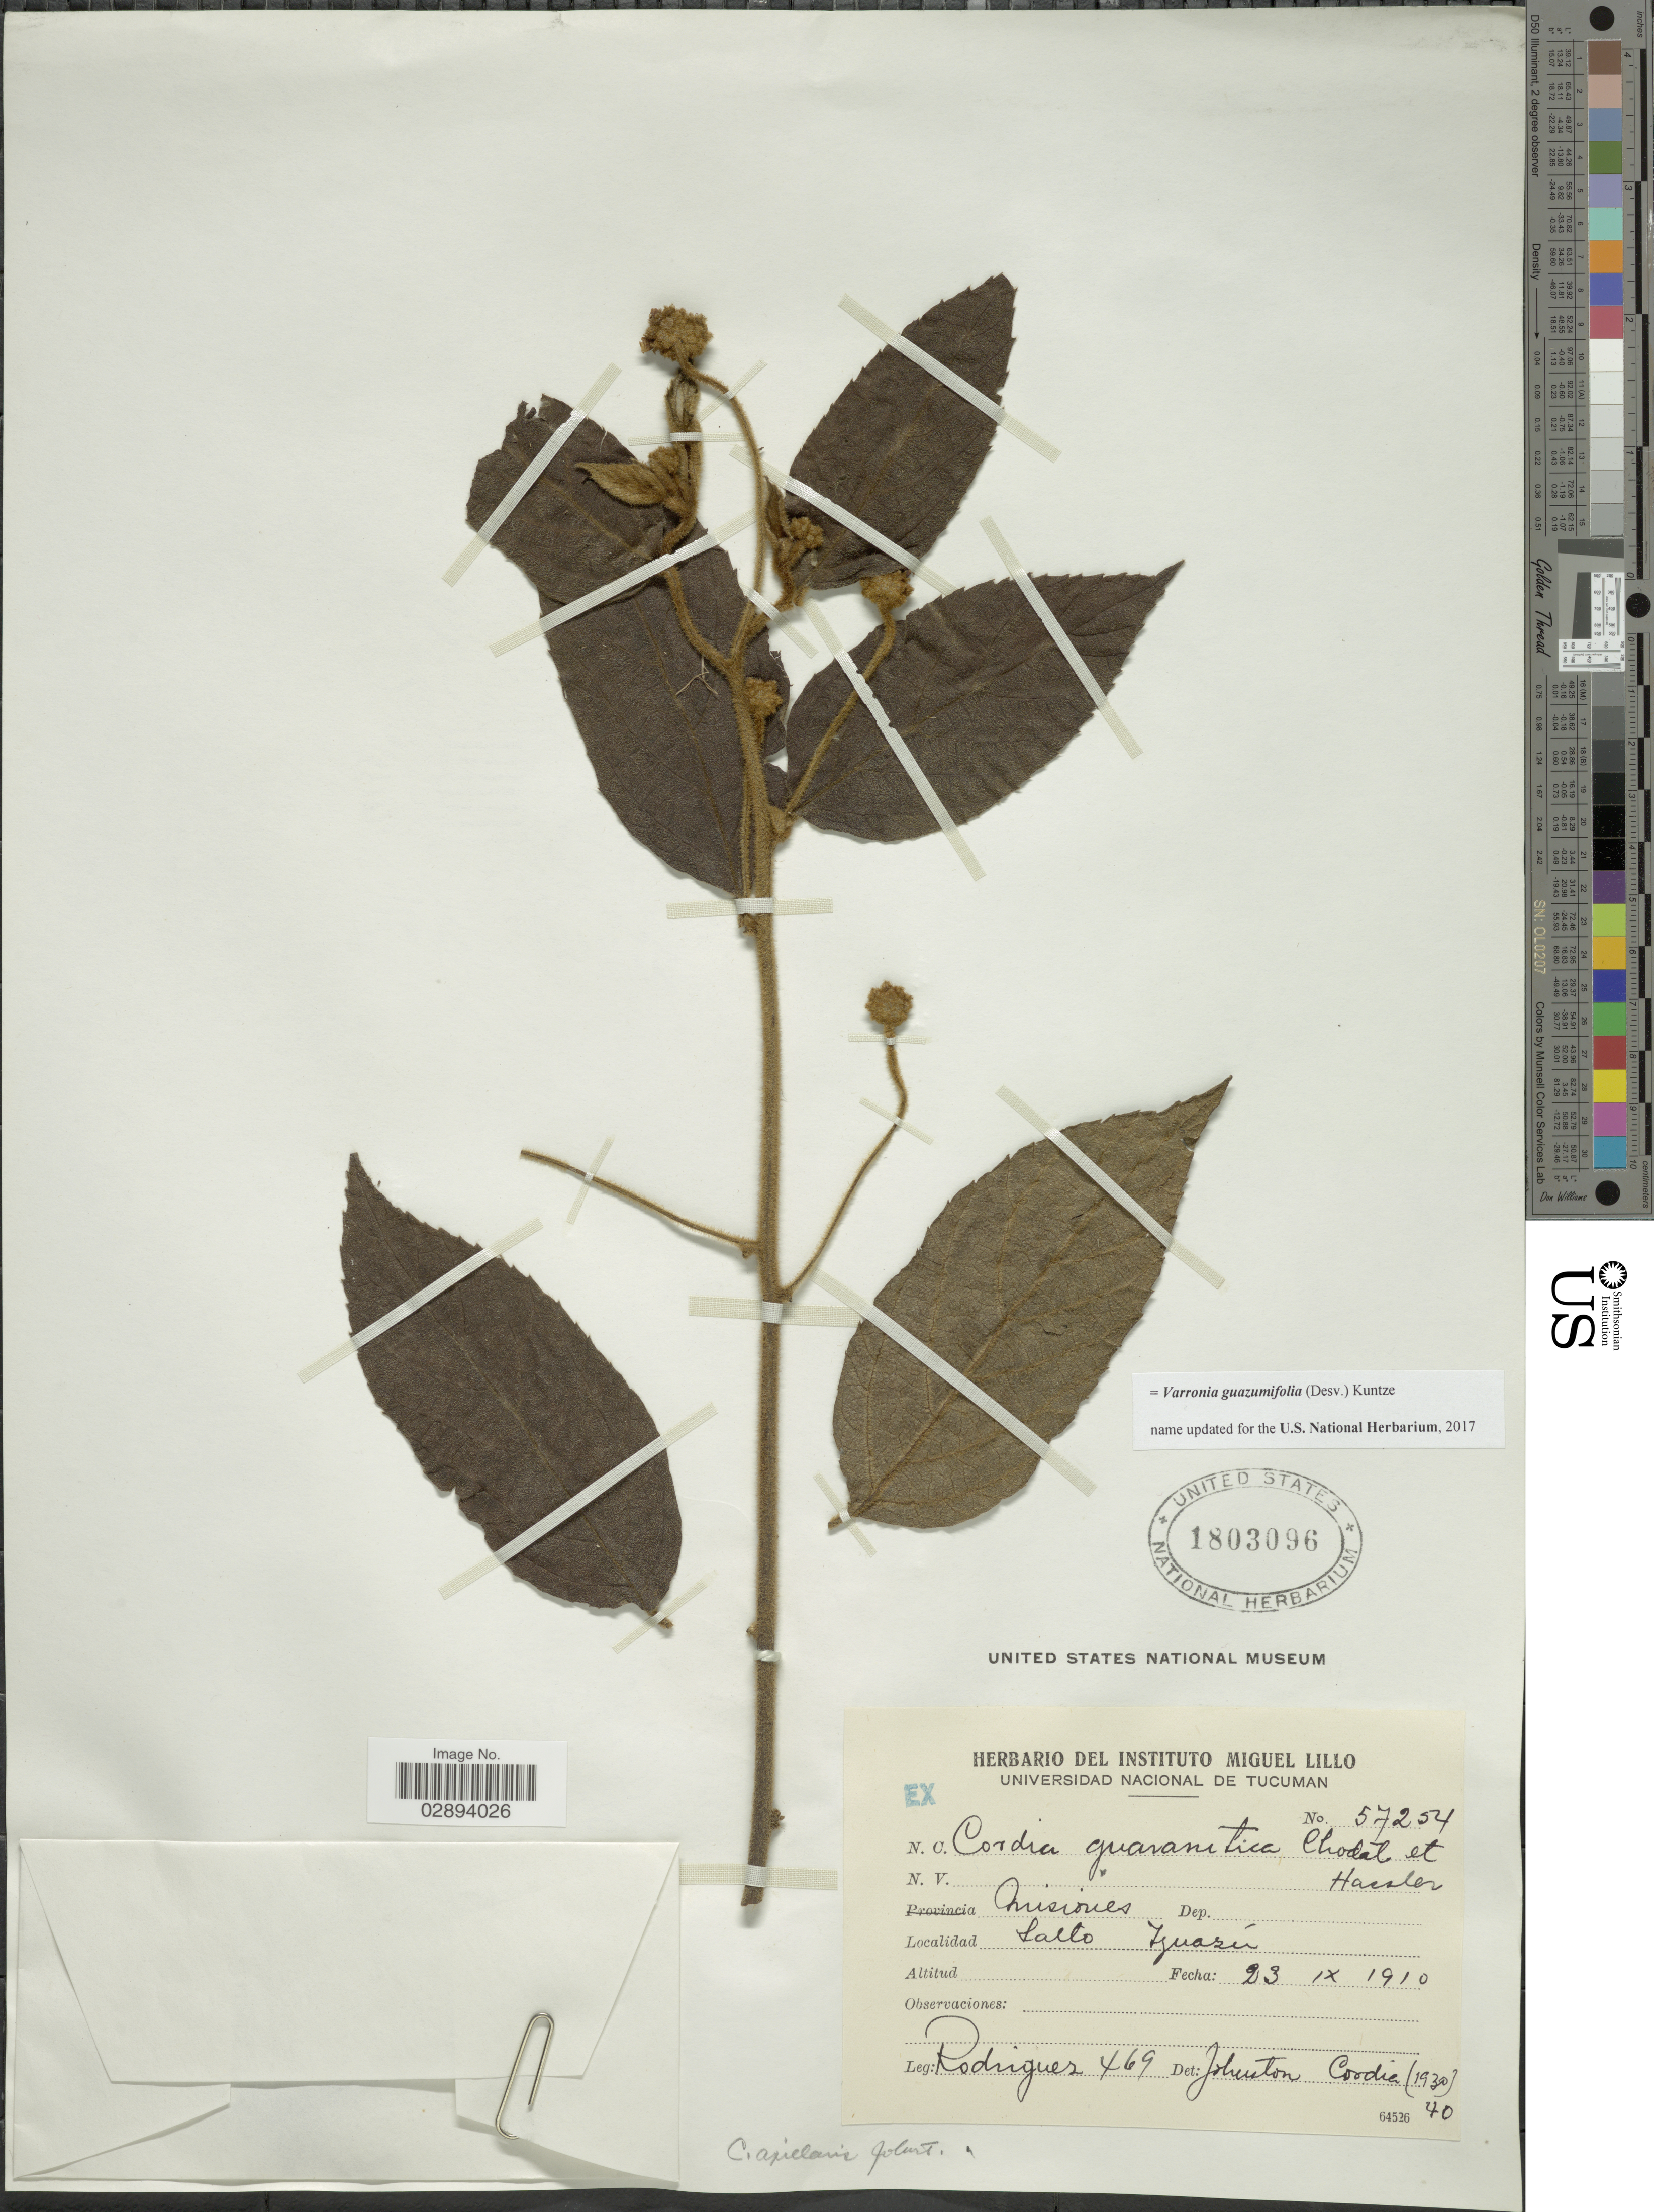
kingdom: Plantae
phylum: Tracheophyta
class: Magnoliopsida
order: Boraginales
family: Cordiaceae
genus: Varronia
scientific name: Varronia guazumifolia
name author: Desv.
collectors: Rodriguez, --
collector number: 469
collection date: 1910-09-23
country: Argentina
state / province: Misiones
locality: Salto Iguazú.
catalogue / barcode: US 1803096